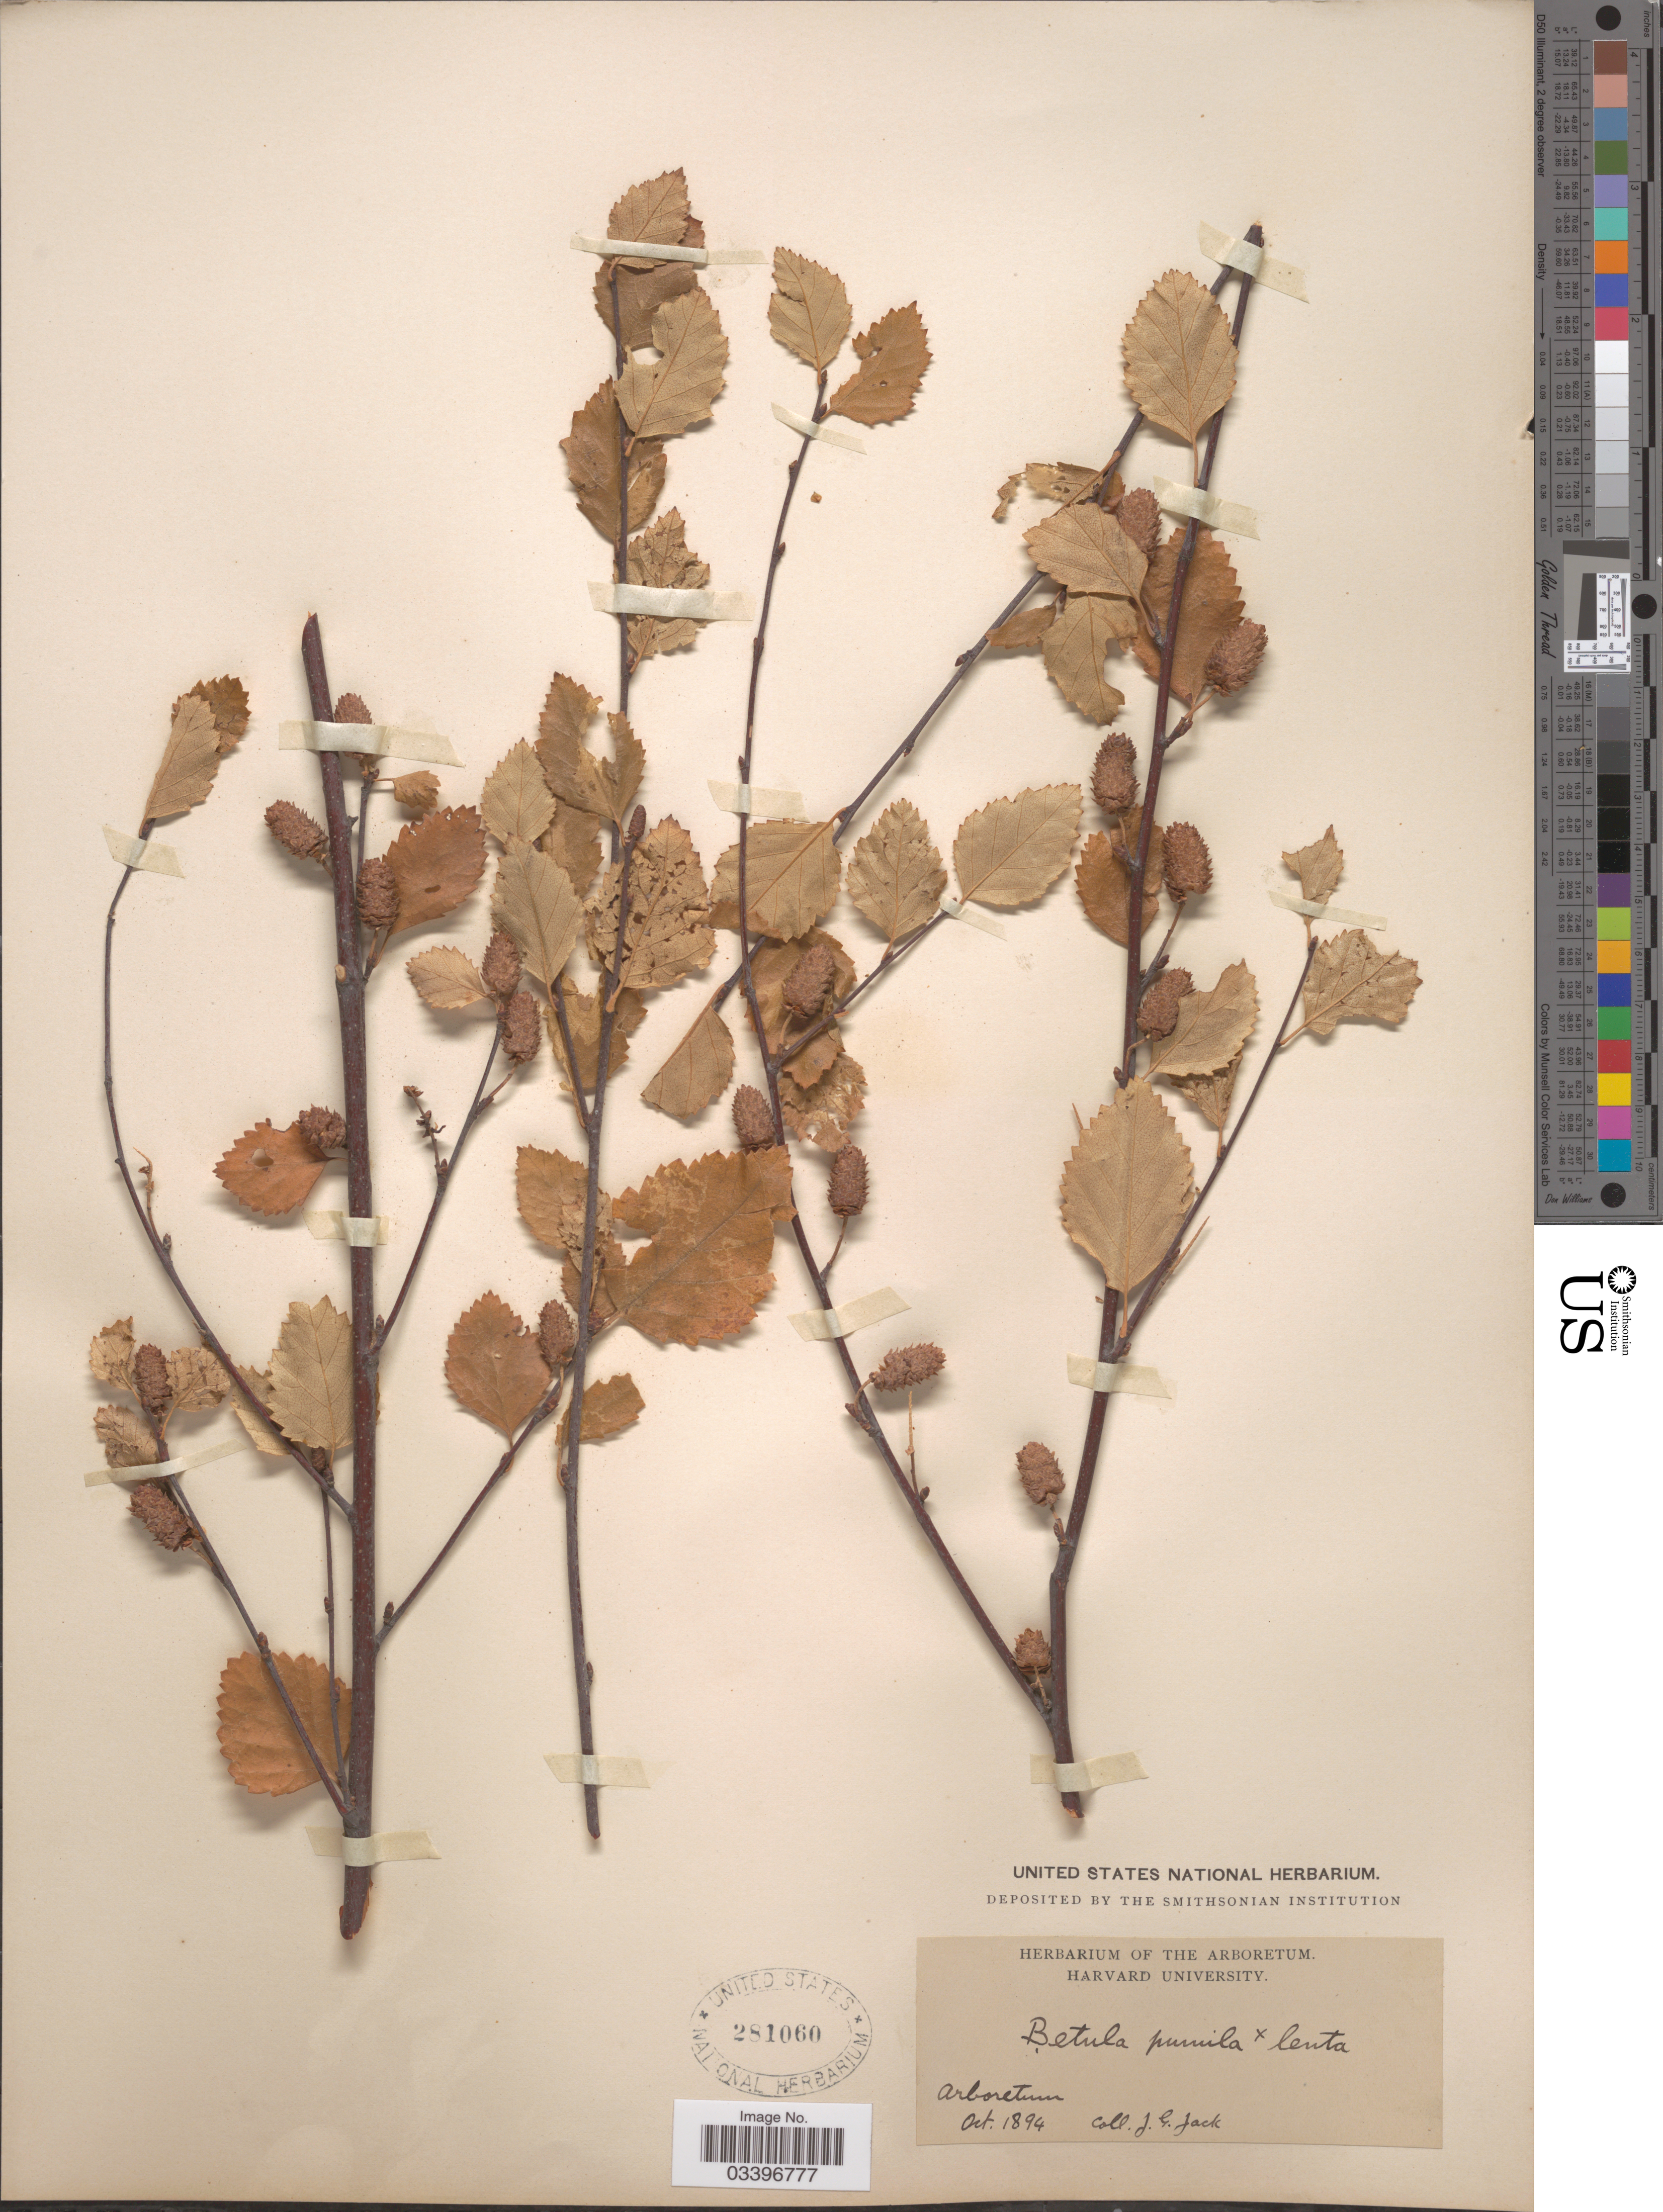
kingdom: Plantae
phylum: Tracheophyta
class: Magnoliopsida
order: Fagales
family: Betulaceae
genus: Betula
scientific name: Betula pumila x B. lenta L.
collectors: J. G. Jack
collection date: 1894-10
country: United States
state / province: Massachusetts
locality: Arboretum.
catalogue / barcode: US 251060